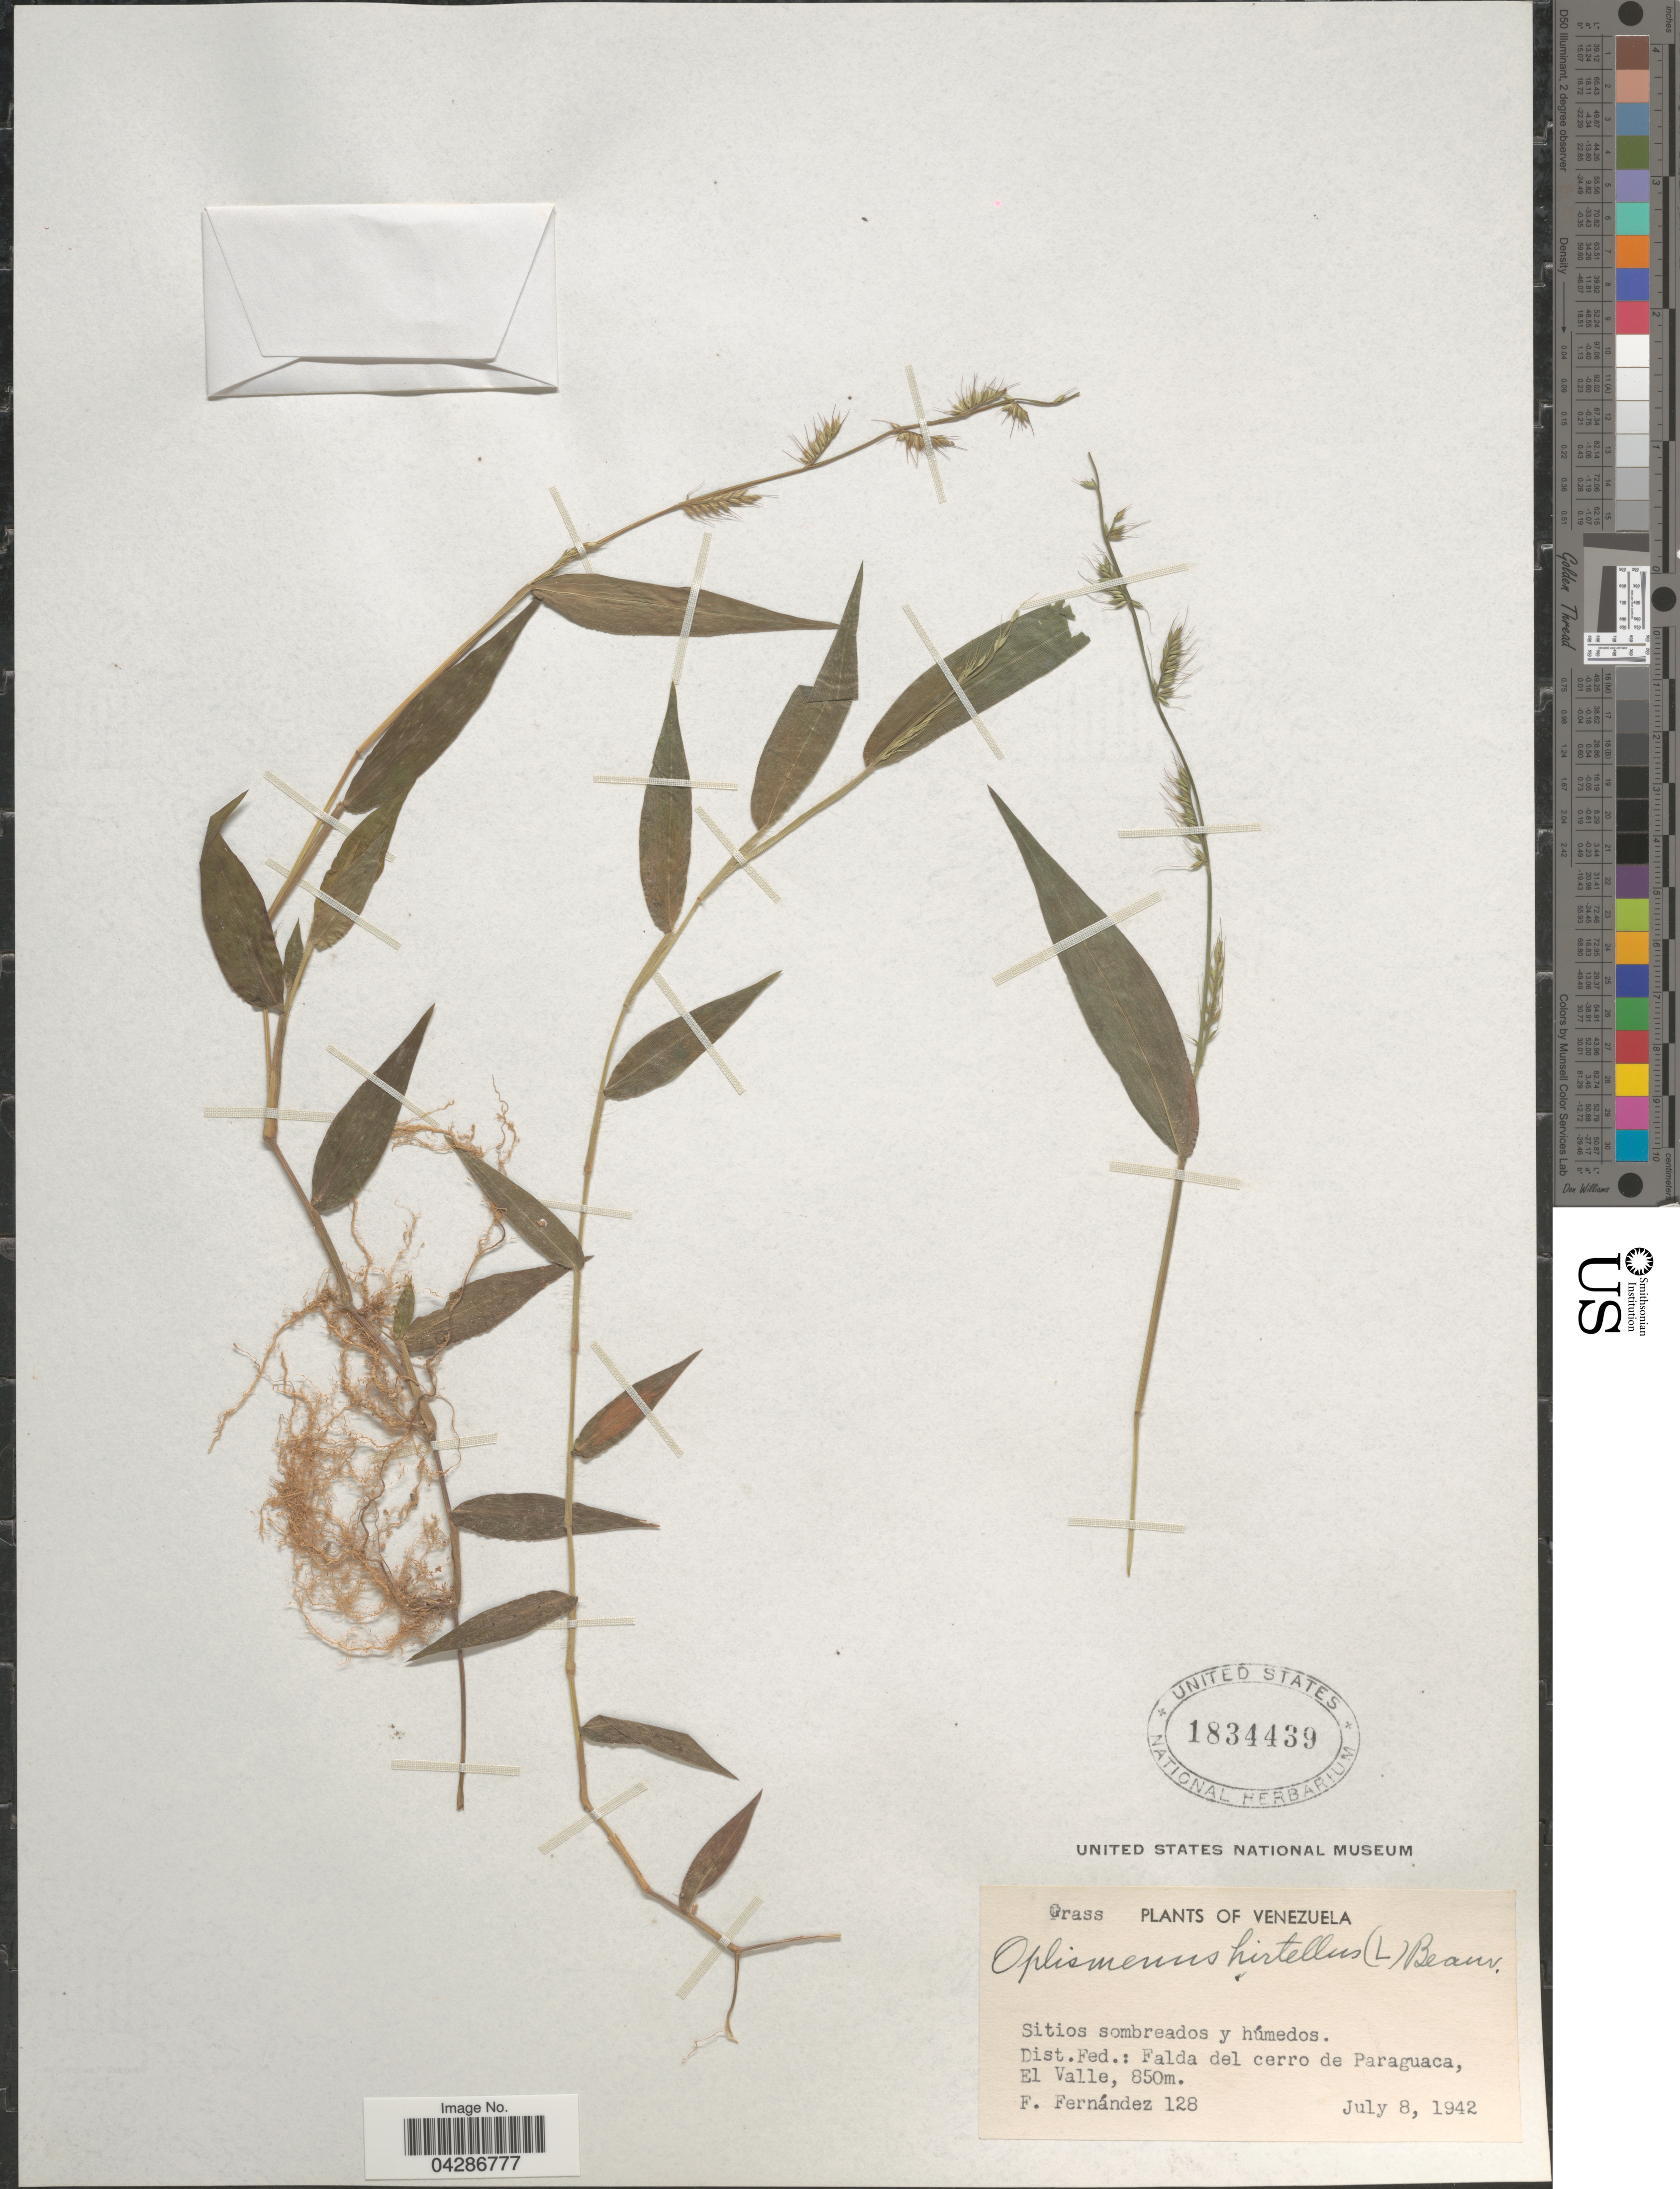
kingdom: Plantae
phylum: Tracheophyta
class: Liliopsida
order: Poales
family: Poaceae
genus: Oplismenus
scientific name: Oplismenus hirtellus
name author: (L.) P. Beauv.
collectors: F. Fernández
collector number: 128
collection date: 1942-07-08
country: Venezuela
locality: Dist. Fed.: Falda del cerro de Paraguaca, El Valle.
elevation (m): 850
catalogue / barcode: US 1834439